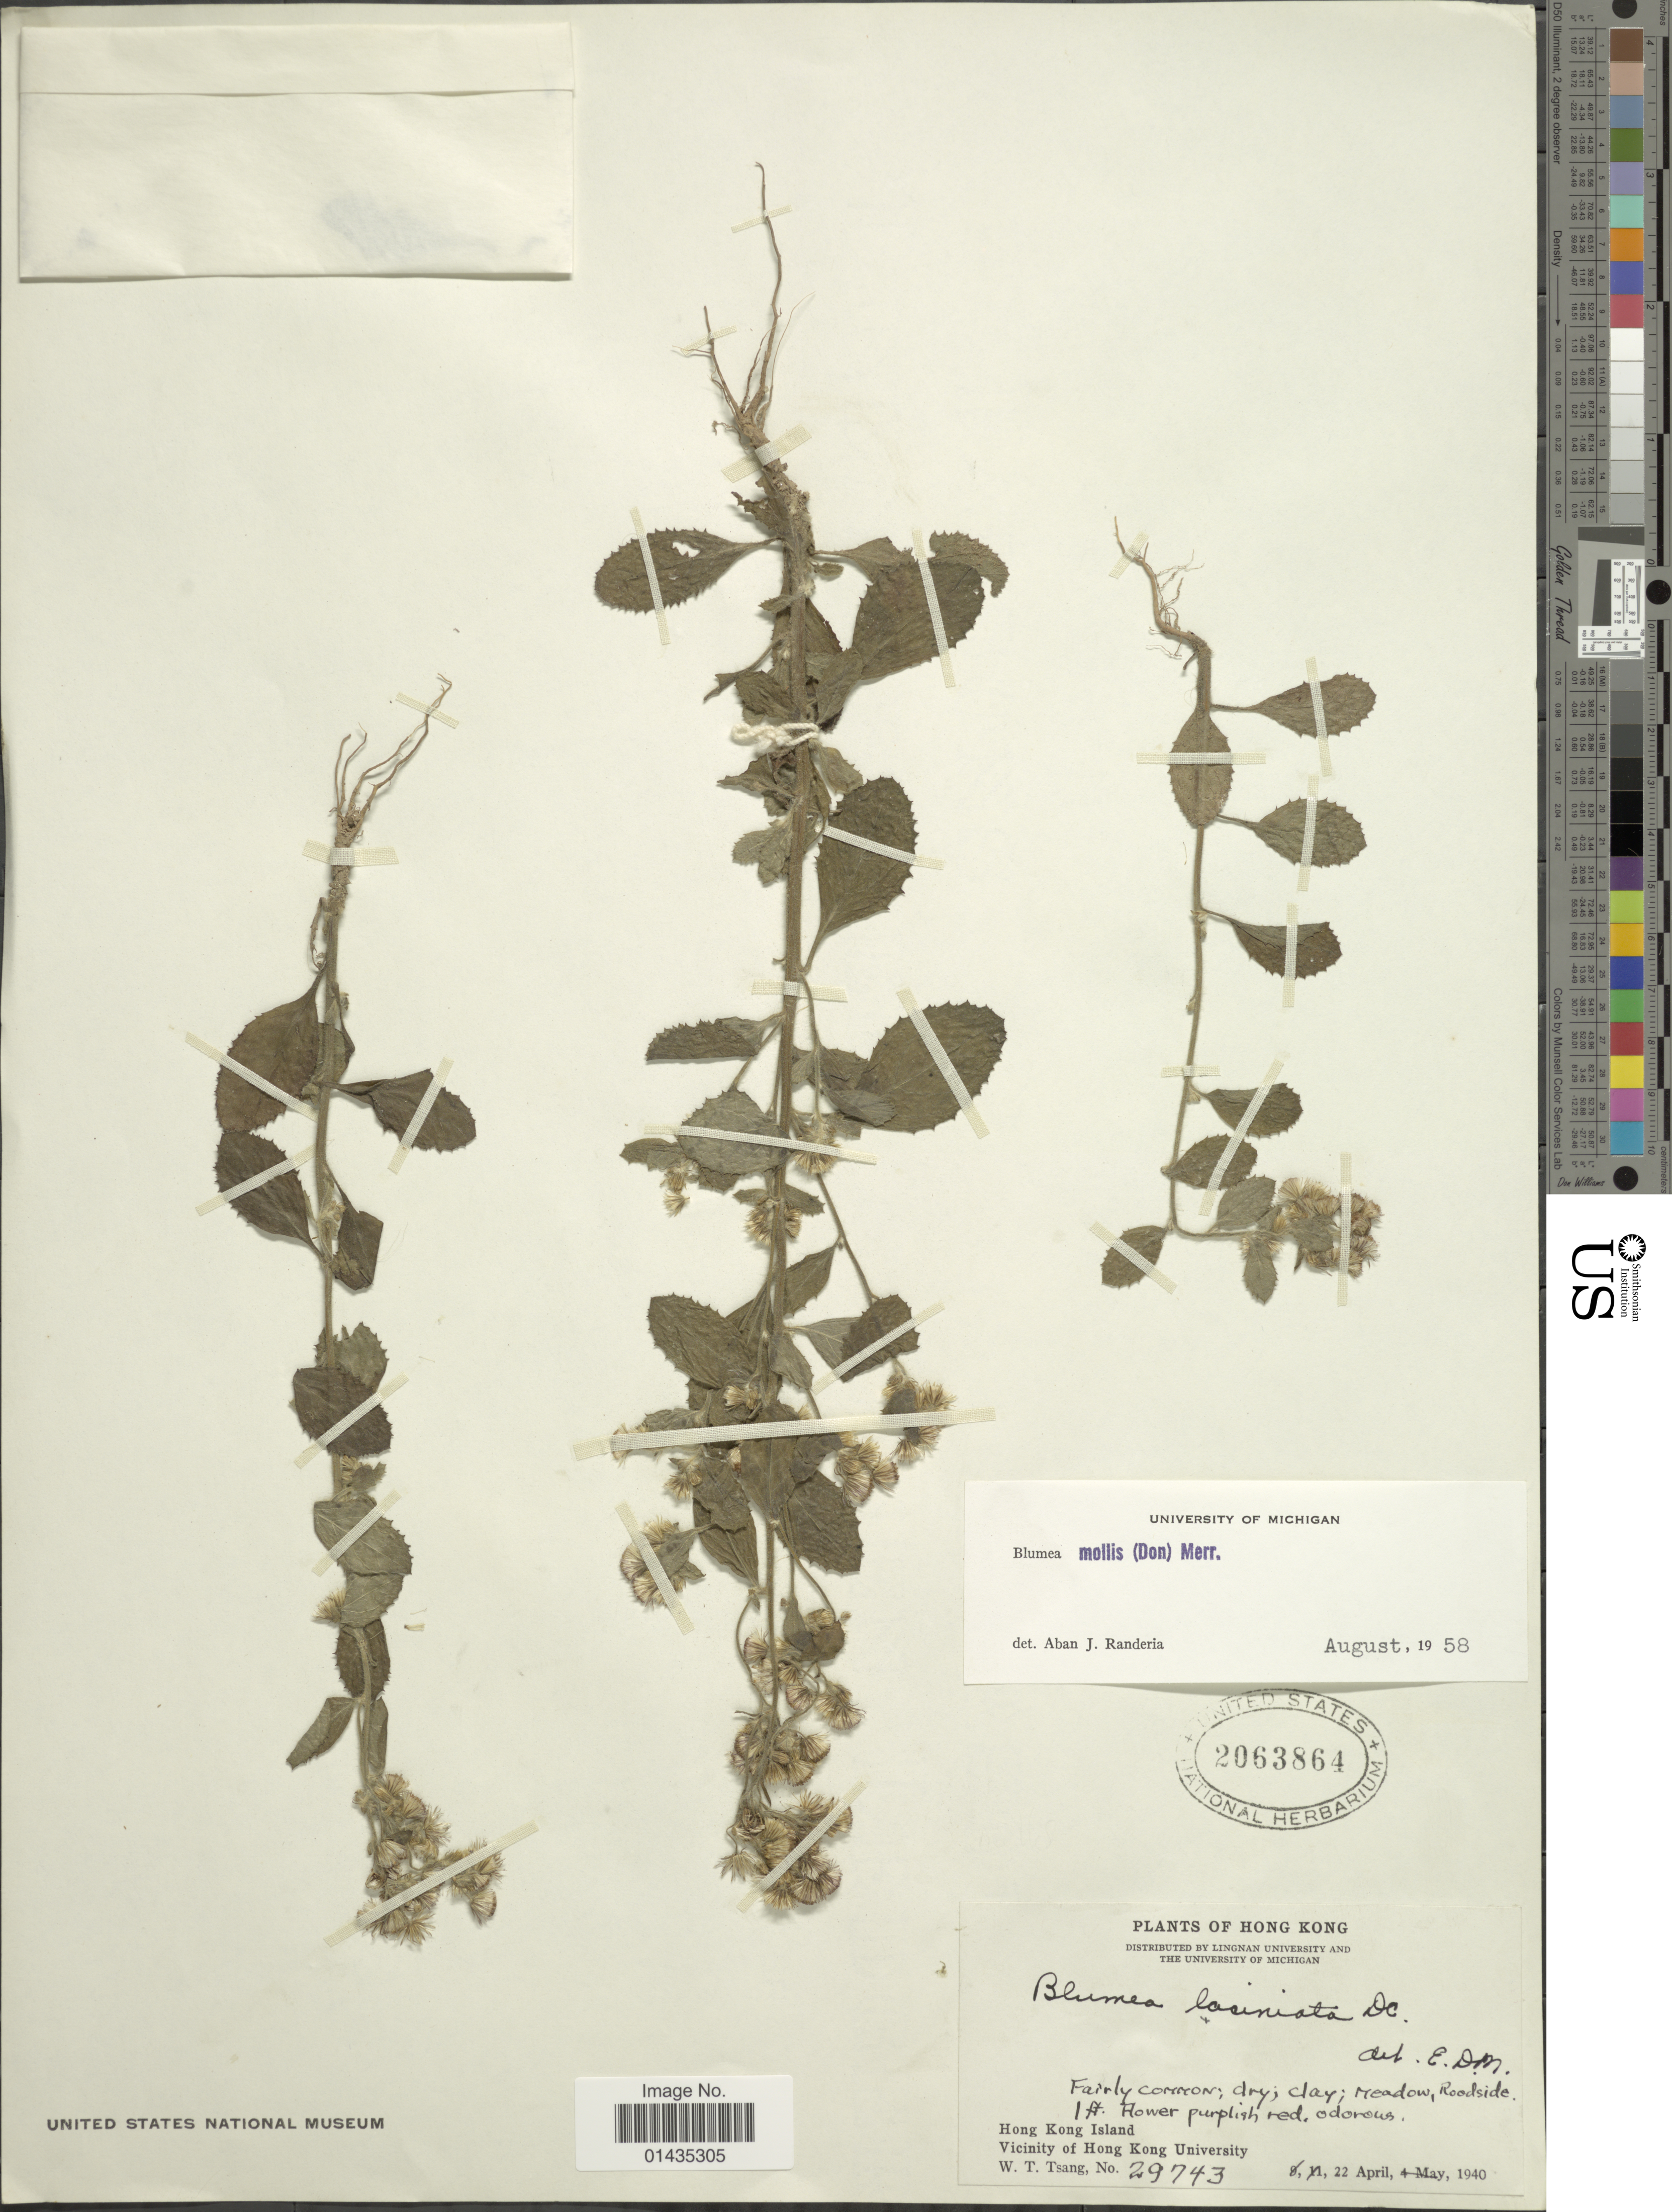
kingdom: Plantae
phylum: Tracheophyta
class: Magnoliopsida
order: Asterales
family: Asteraceae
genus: Blumea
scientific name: Blumea mollis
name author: (D. Don) Merr.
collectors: W. T. Tsang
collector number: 29743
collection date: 1940-04-22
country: China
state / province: Hong Kong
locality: Hong Kong Island, Vicinity of Hong Kong University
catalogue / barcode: US 2063864